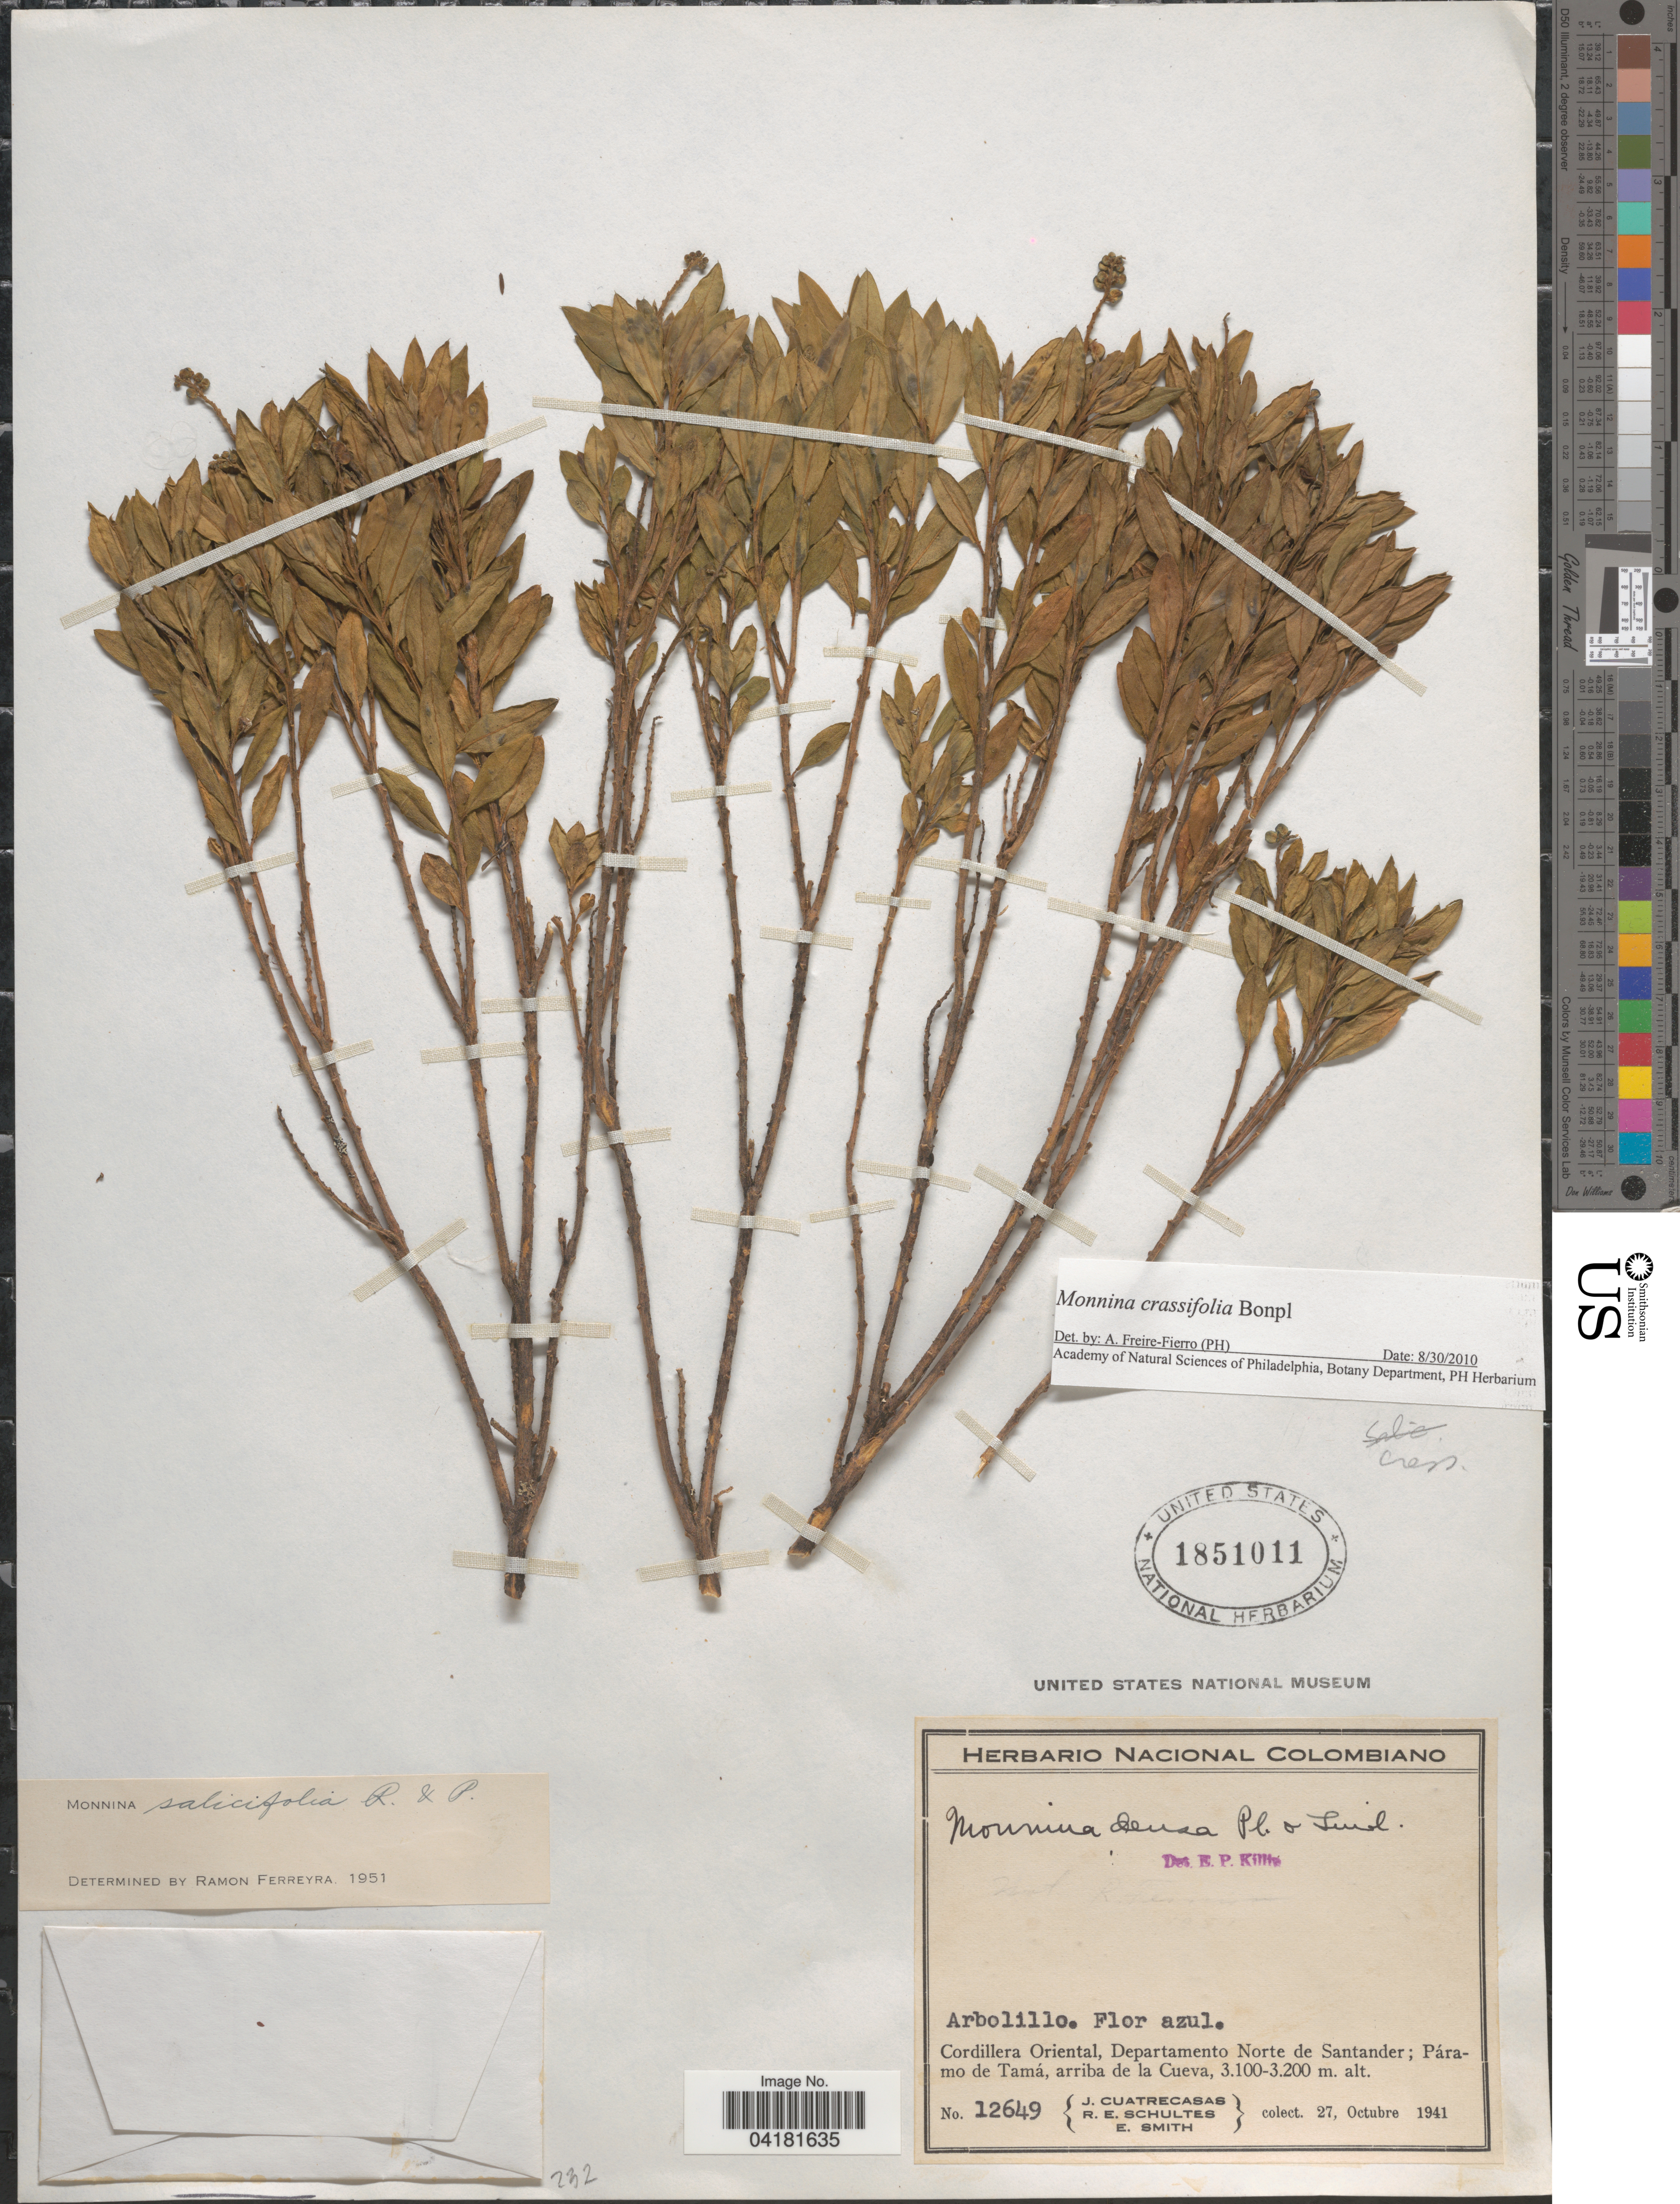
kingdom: Plantae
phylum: Tracheophyta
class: Magnoliopsida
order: Fabales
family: Polygalaceae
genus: Monnina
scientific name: Monnina crassifolia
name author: (Bonpl.) Kunth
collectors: J. Cuatrecasas, R. E. Schultes & E. Smith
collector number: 12649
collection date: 1941-10-27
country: Colombia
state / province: Norte de Santander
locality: Cordillera Oriental, Departamento Norte de Santander; Páramo de Tamá, arriba de la Cueva.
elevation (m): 3100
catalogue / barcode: US 1851011